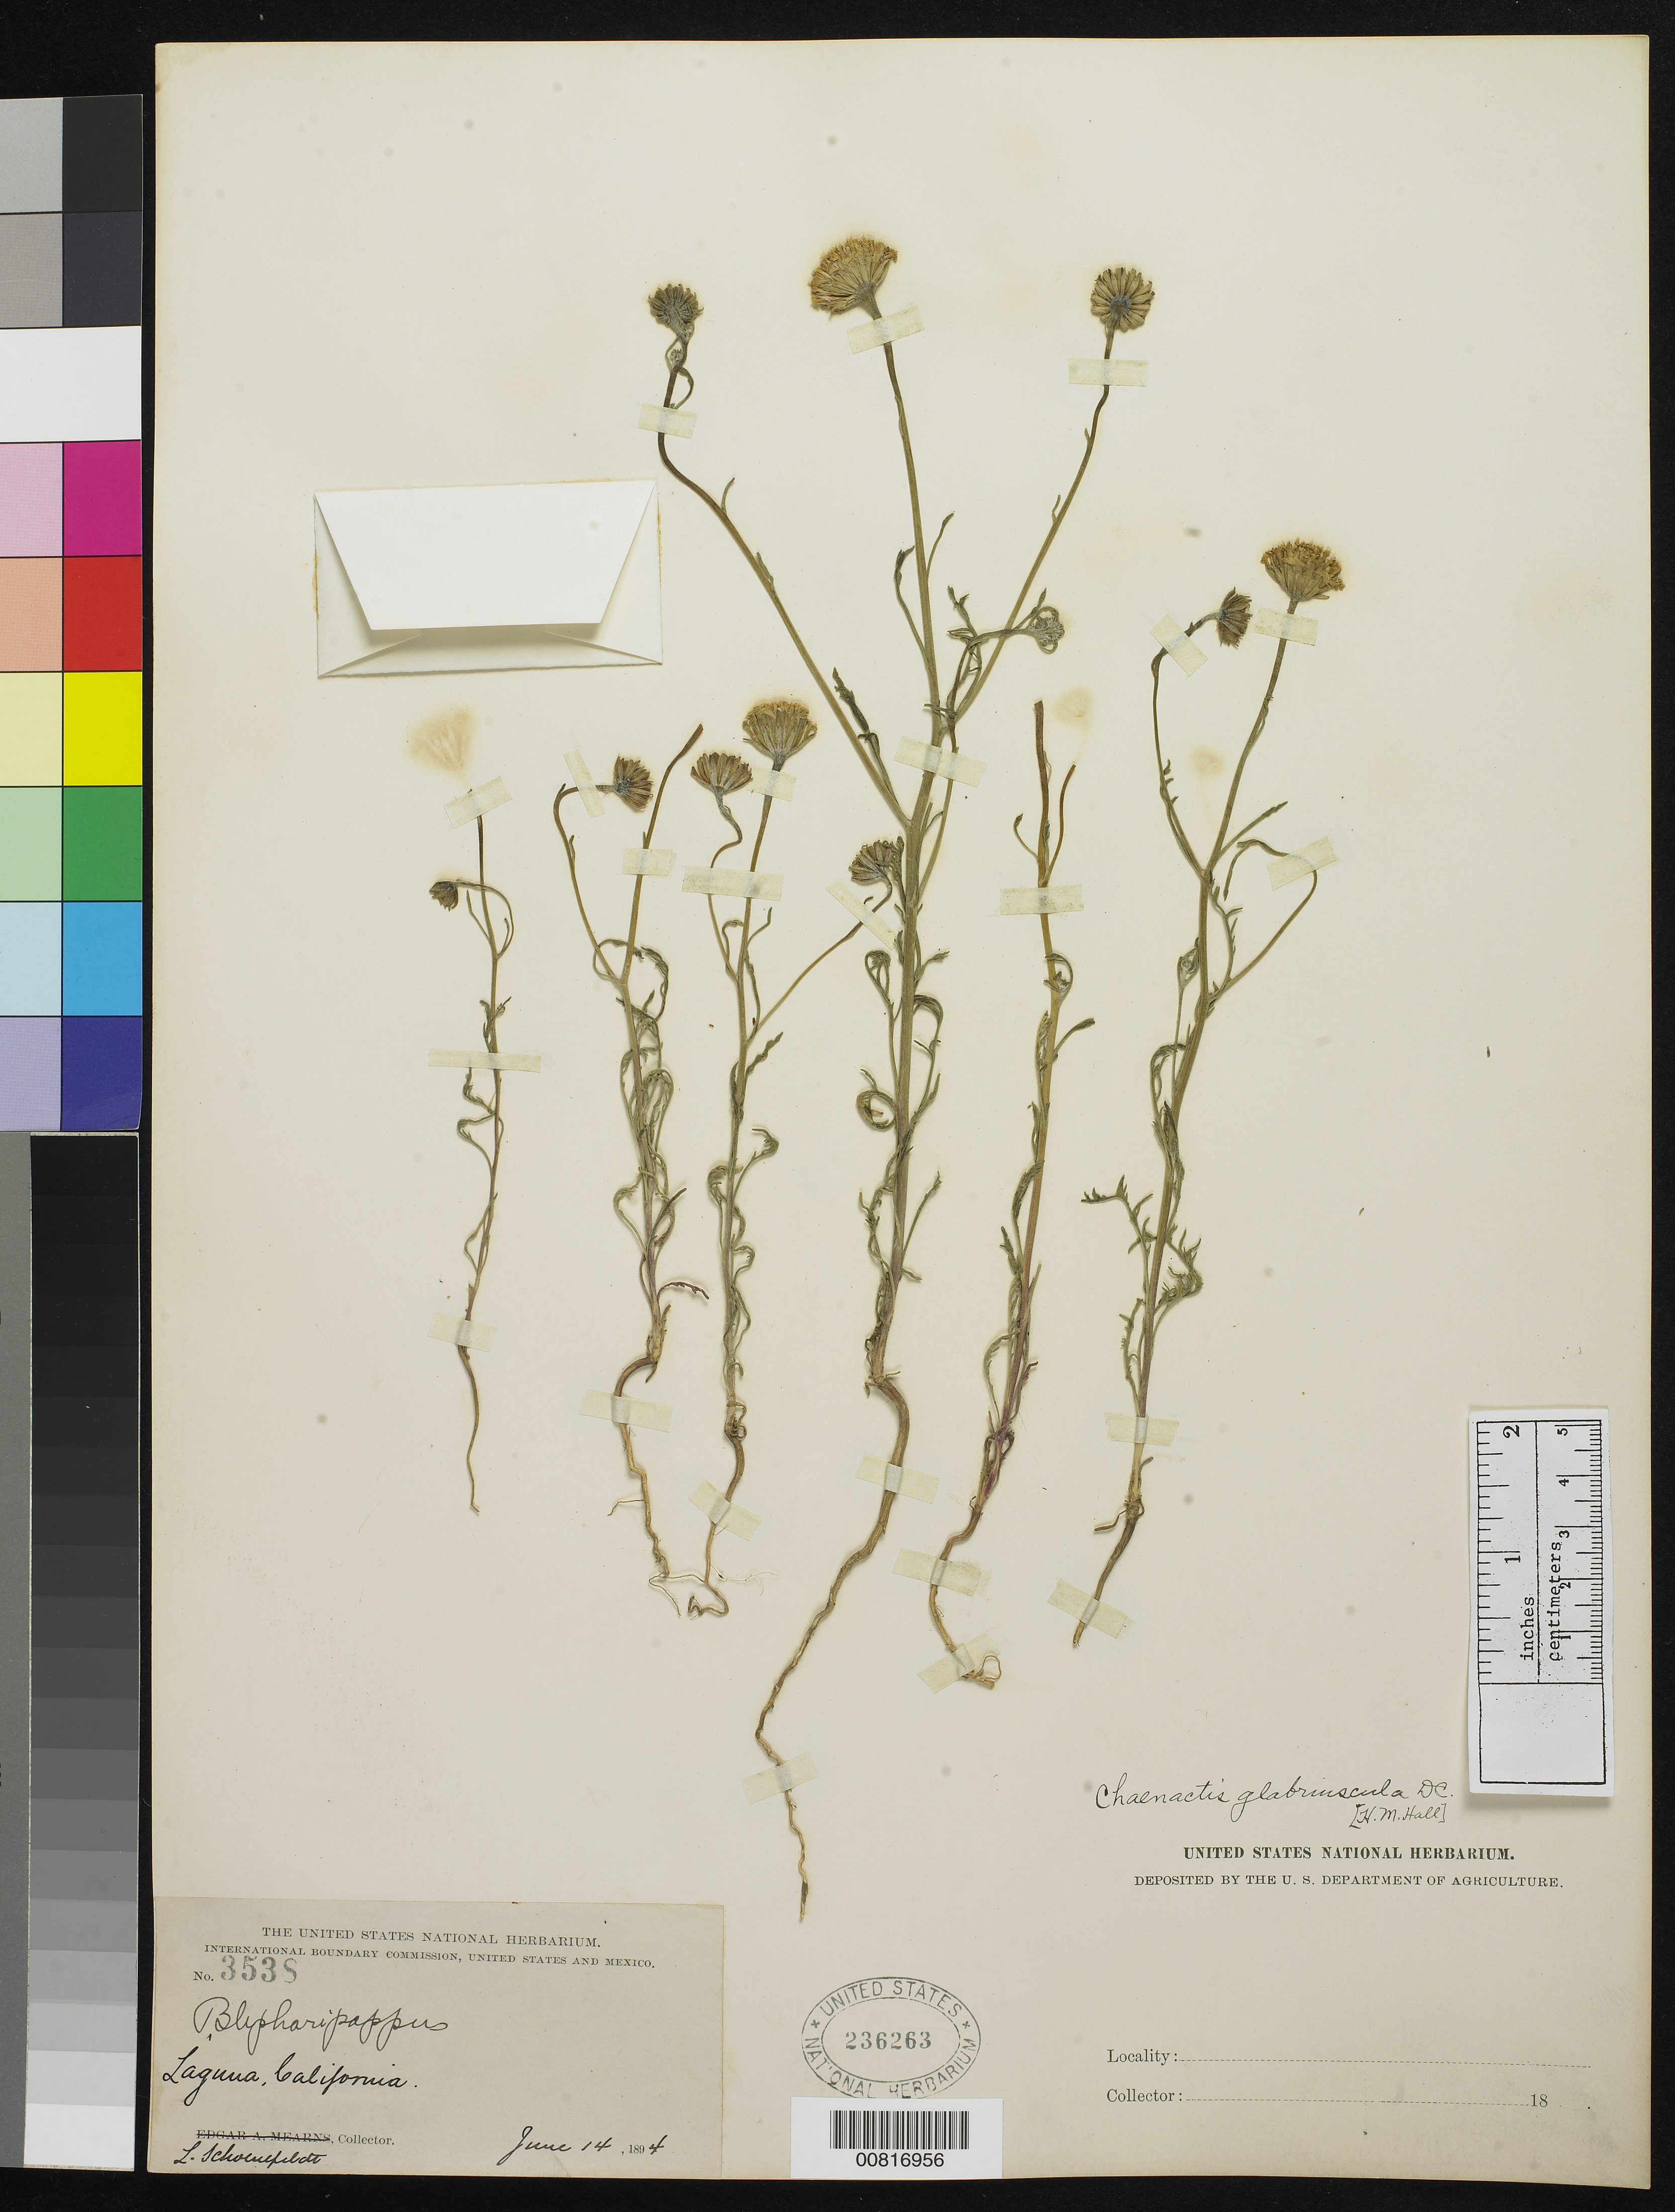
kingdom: Plantae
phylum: Tracheophyta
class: Magnoliopsida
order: Asterales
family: Asteraceae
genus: Chaenactis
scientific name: Chaenactis glabriuscula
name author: DC.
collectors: L. Schoenfeldt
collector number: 3538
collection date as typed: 14 Jun 1894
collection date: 1894-06-14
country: United States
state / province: California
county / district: Orange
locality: Laguna, California.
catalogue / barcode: US 236263